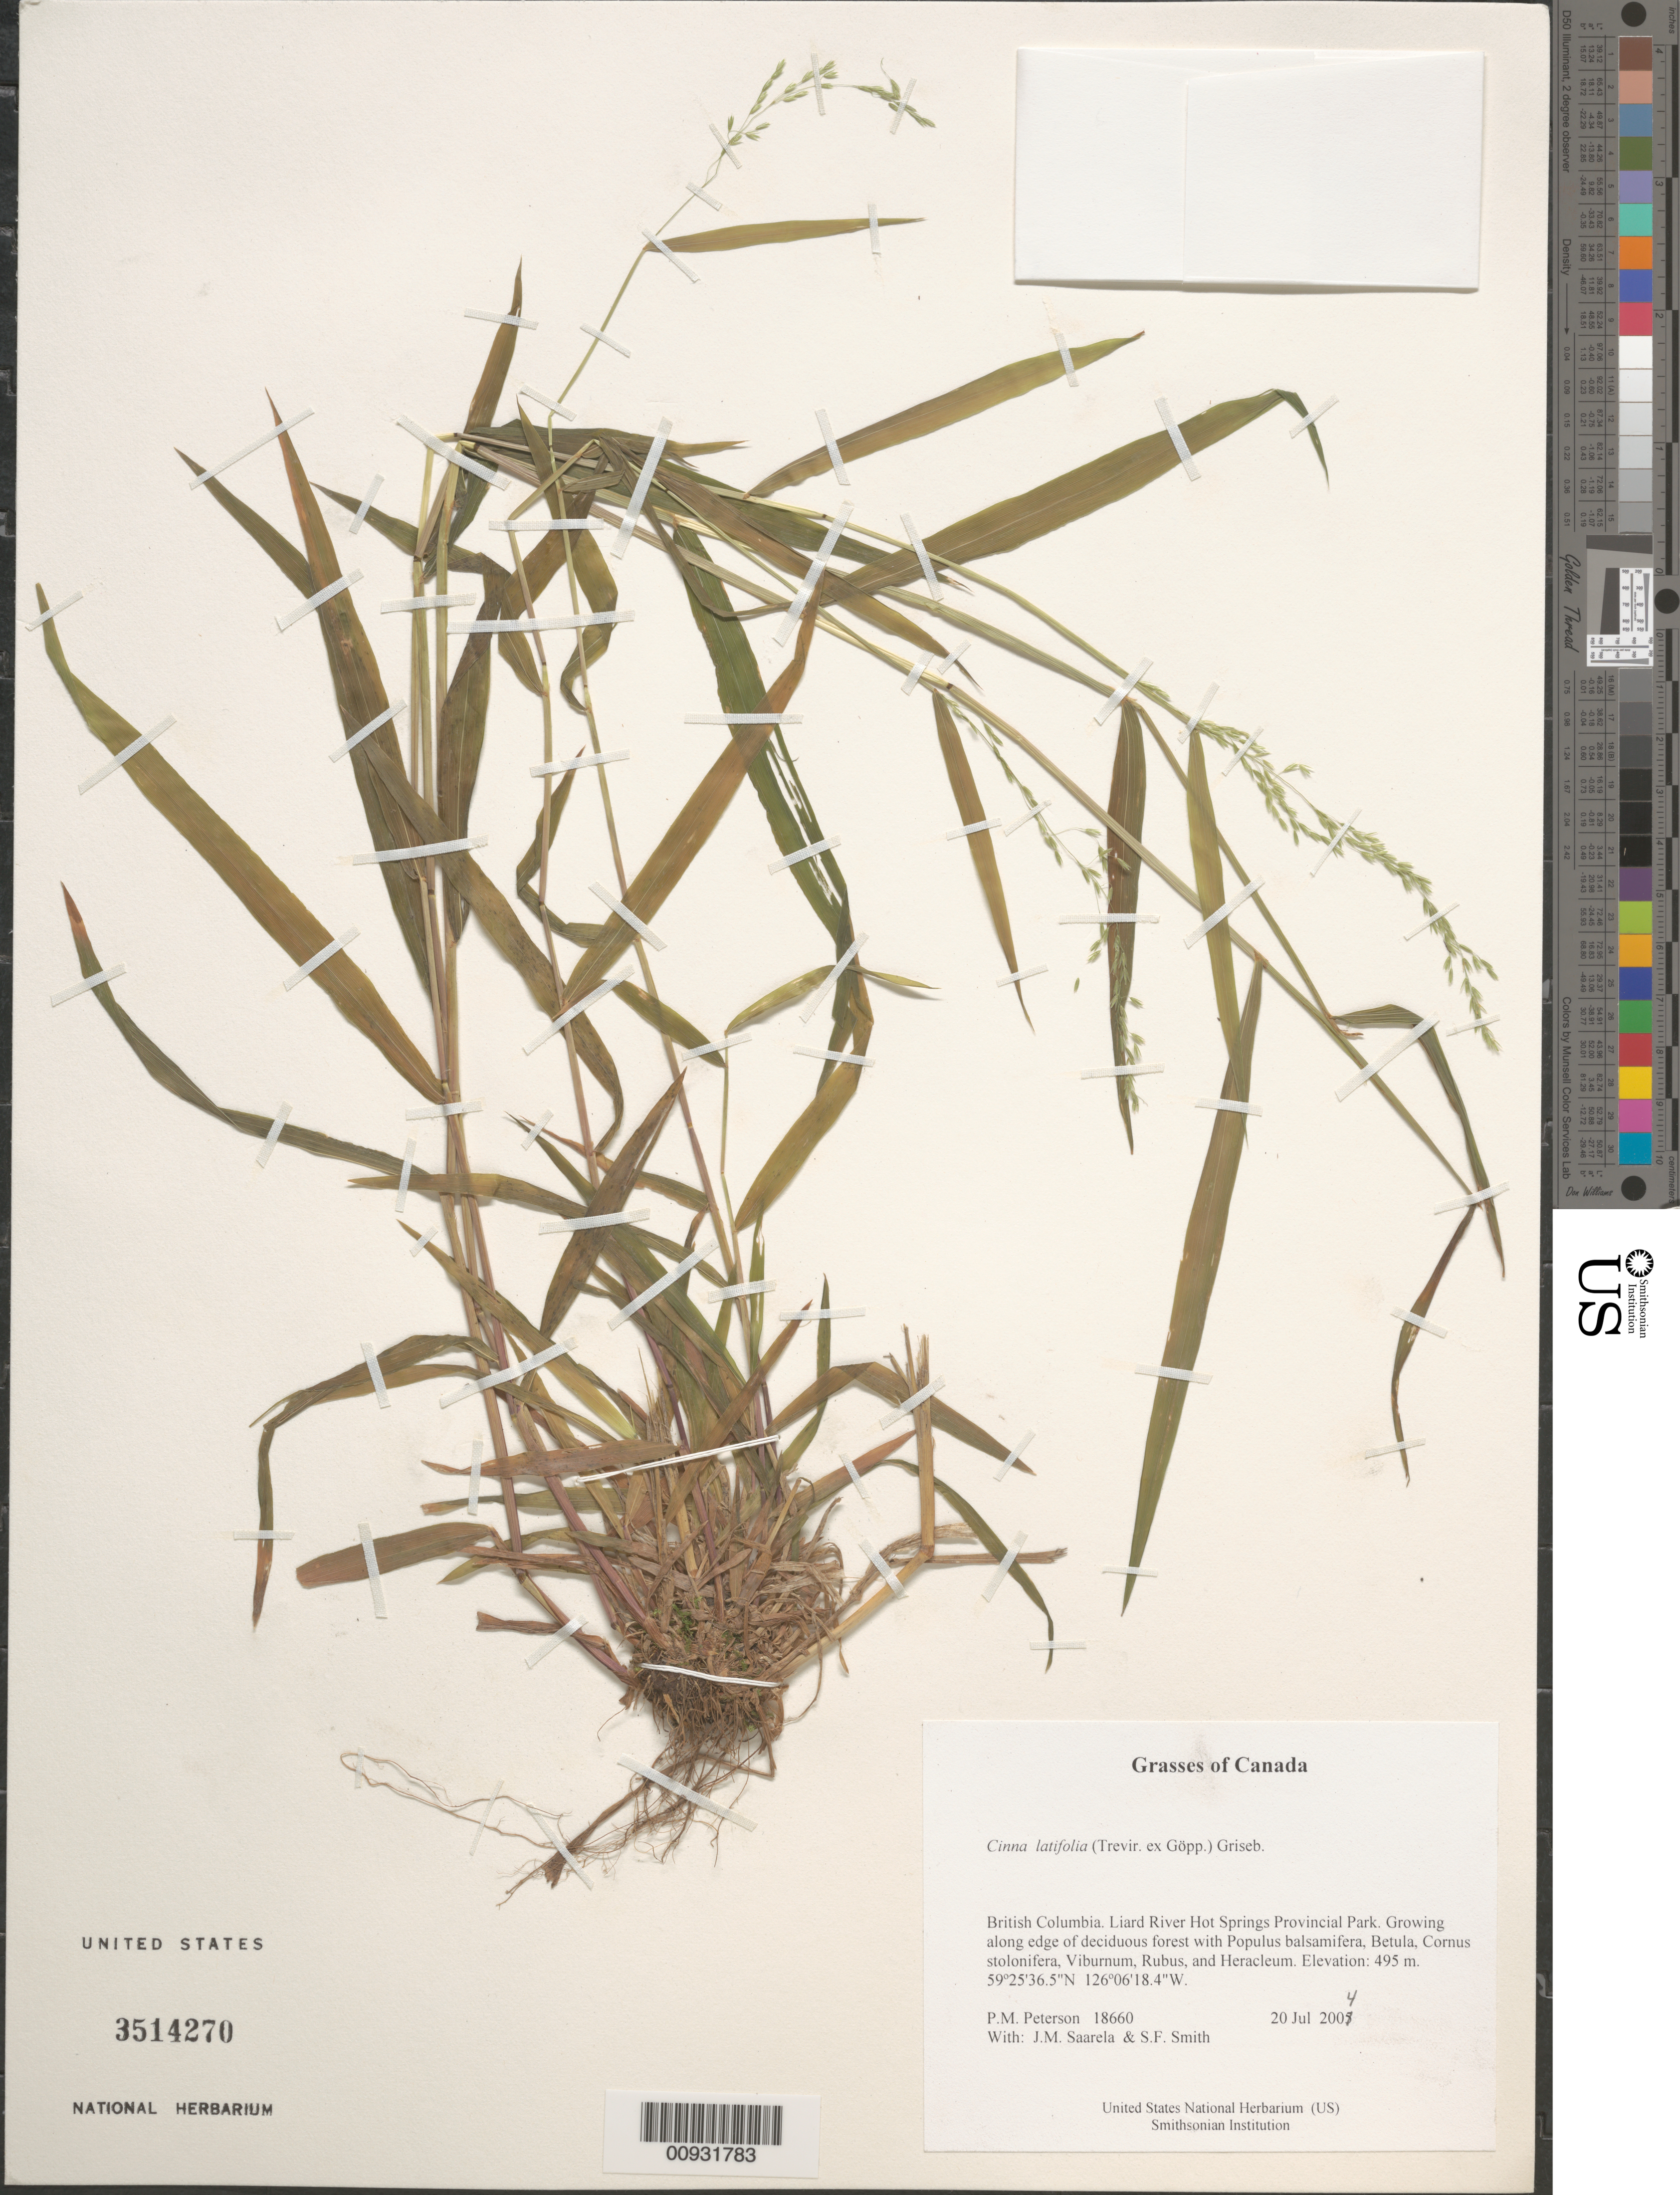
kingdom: Plantae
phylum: Tracheophyta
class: Liliopsida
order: Poales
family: Poaceae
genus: Cinna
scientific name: Cinna latifolia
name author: (Trevir. ex Goeppert) Griseb.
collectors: P. M. Peterson, J. Saarela & S.F. Smith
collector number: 18660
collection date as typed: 20 Jul 2004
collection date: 2004-07-20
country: Canada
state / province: British Columbia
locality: Liard River Hot Springs Provincial Park. Growing along edge of deciduous forest with Populus balsamifera, Betula, Cornus stolonifera, Viburnum, Rubus, and Heracleum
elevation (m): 495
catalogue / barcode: US 3514270